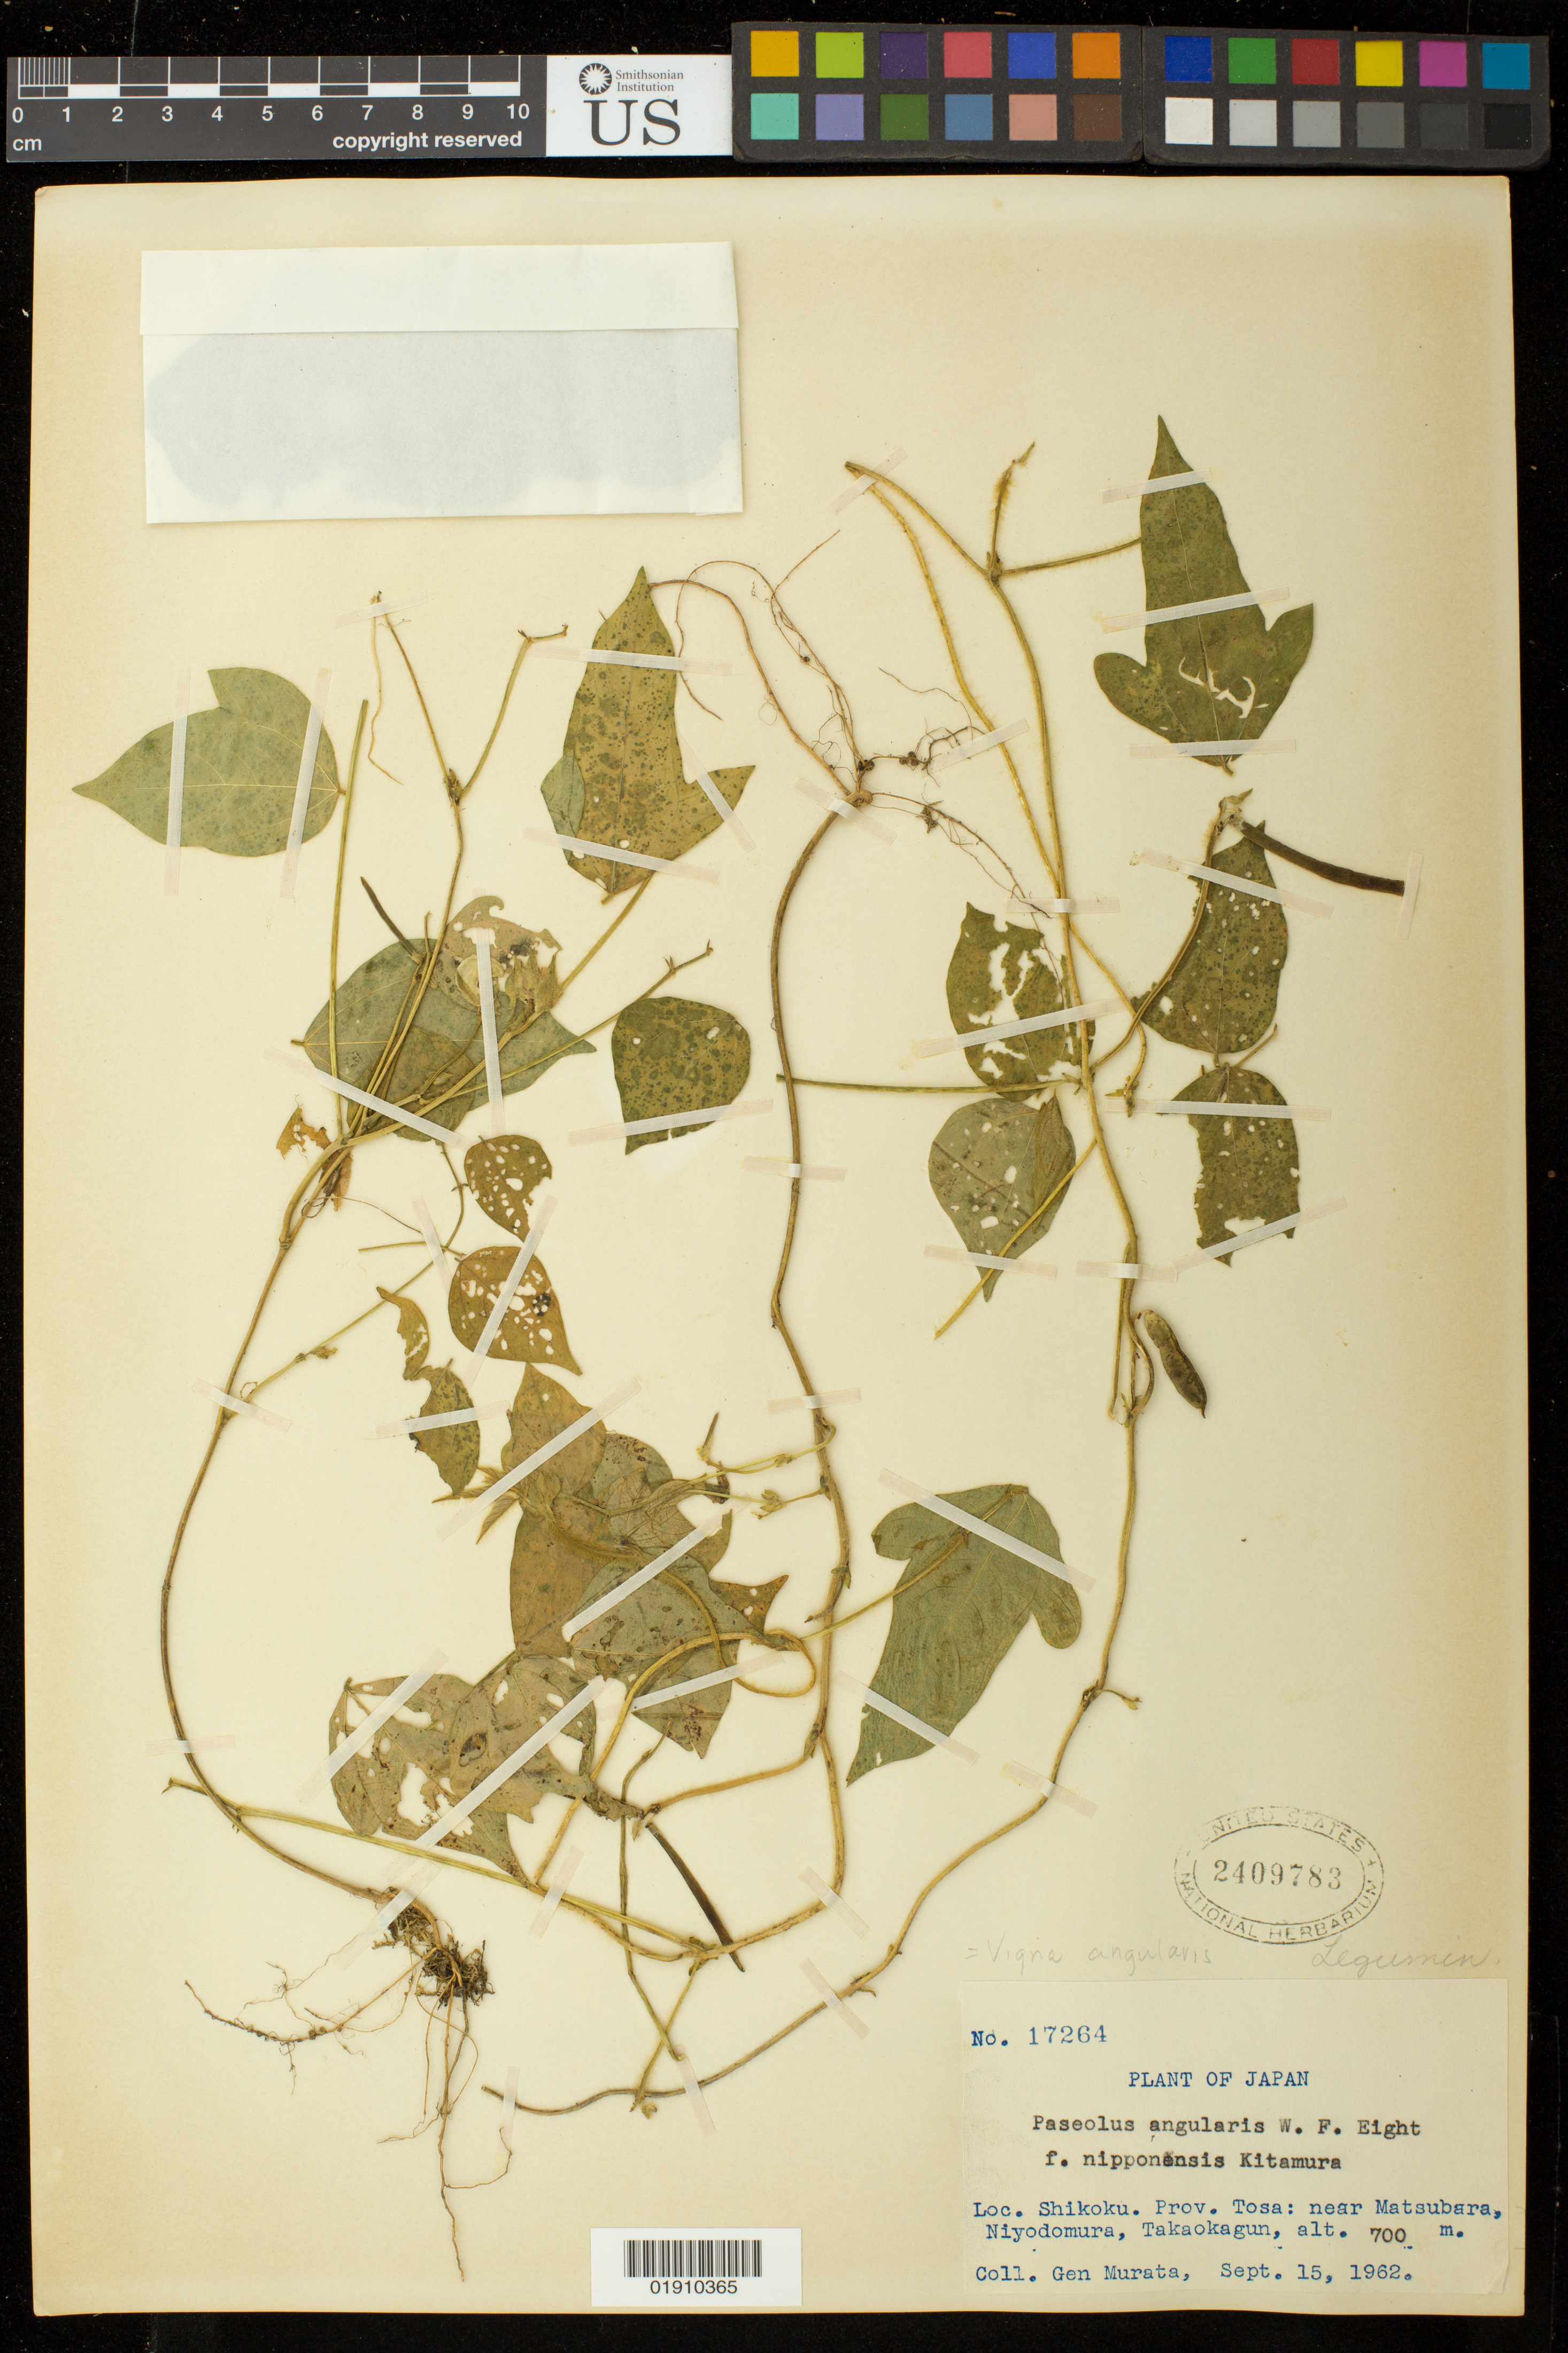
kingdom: Plantae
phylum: Tracheophyta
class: Magnoliopsida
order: Fabales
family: Fabaceae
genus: Phaseolus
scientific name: Phaseolus angularis var. nipponensis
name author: W. Wight & Ohwi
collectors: G. Murata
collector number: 17264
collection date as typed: Sept. 15, 1962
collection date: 1962-09-15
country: Japan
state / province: Koti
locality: Loc. Shikoku. Prov. Tosa: near Matsubara, Niyodomura, Takaokagun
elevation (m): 700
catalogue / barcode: US 2409783